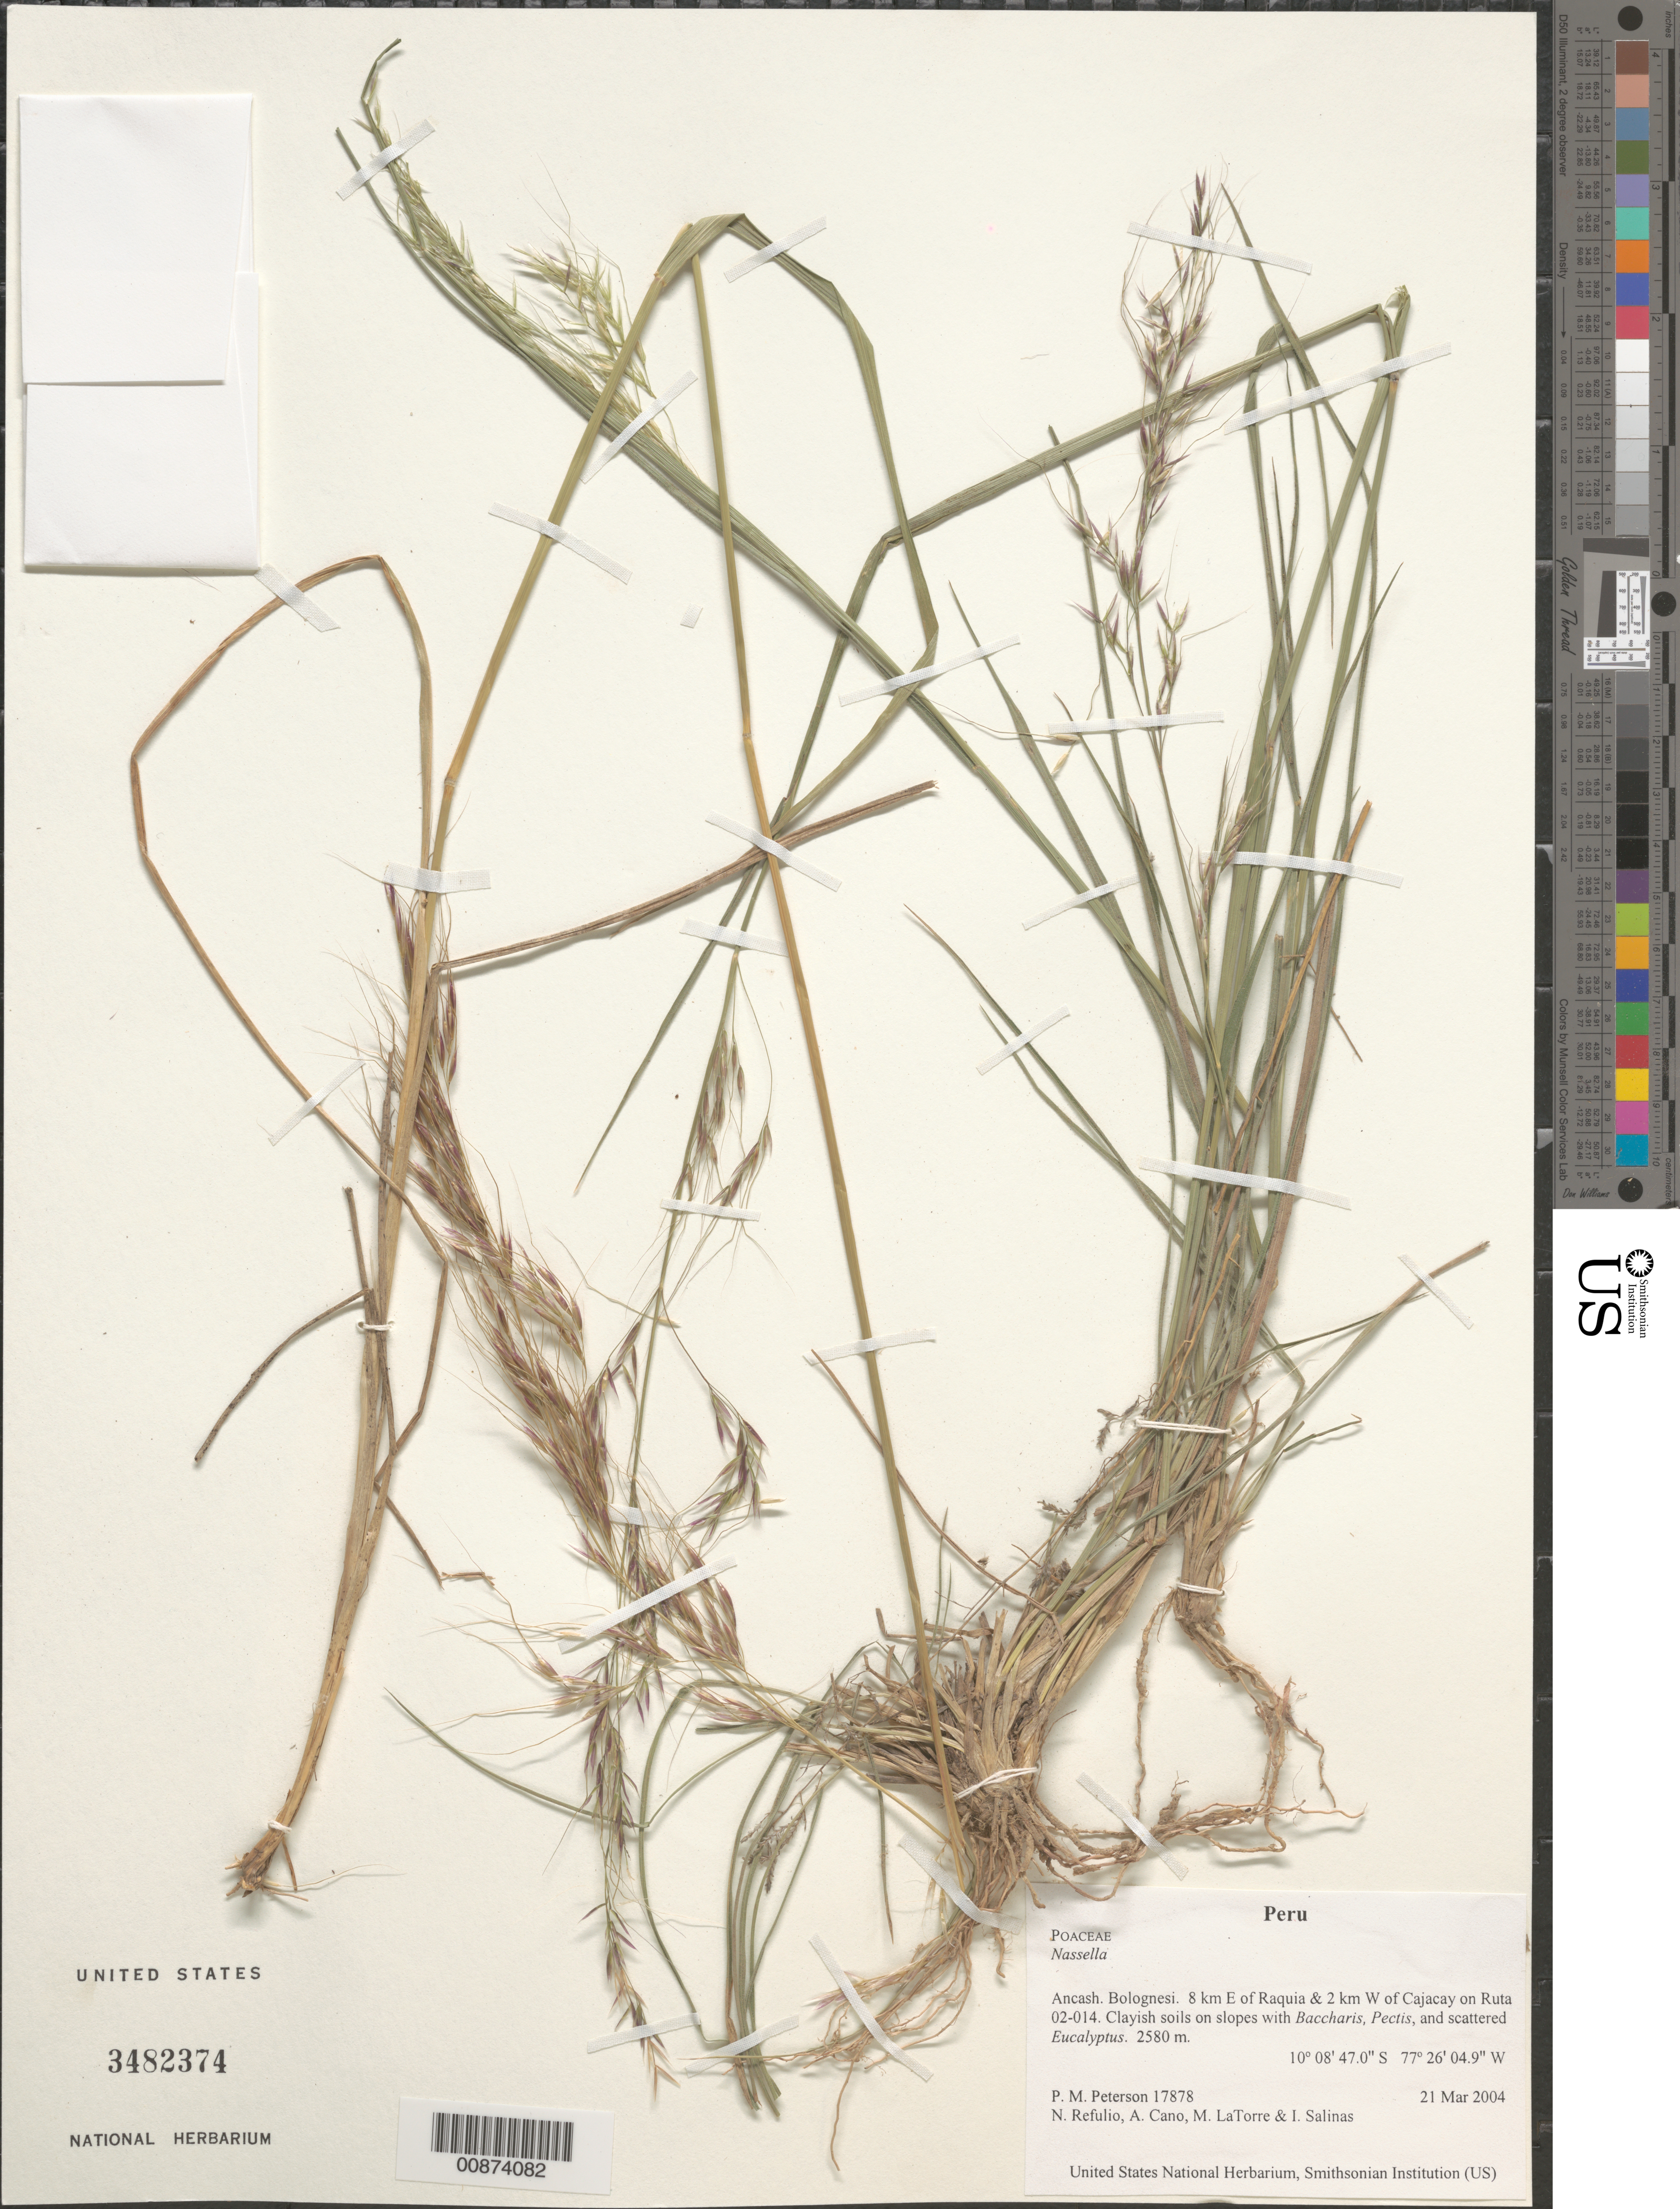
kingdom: Plantae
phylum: Tracheophyta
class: Liliopsida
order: Poales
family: Poaceae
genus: Nassella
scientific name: Nassella sp.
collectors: P. M. Peterson, N. Refulio-Rodríguez, A. Cano, M. Torre & I. Salinas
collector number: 17878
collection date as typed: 21 Mar 2004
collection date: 2004-03-21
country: Peru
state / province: Ancash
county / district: Bolognesi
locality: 8 km E of Raquia & 2 km W of Cajacay on Ruta 02-014. Clayish soils on slopes with Baccharis, Pectis, and scattered Eucalyptus.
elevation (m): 2580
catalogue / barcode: US 3482374